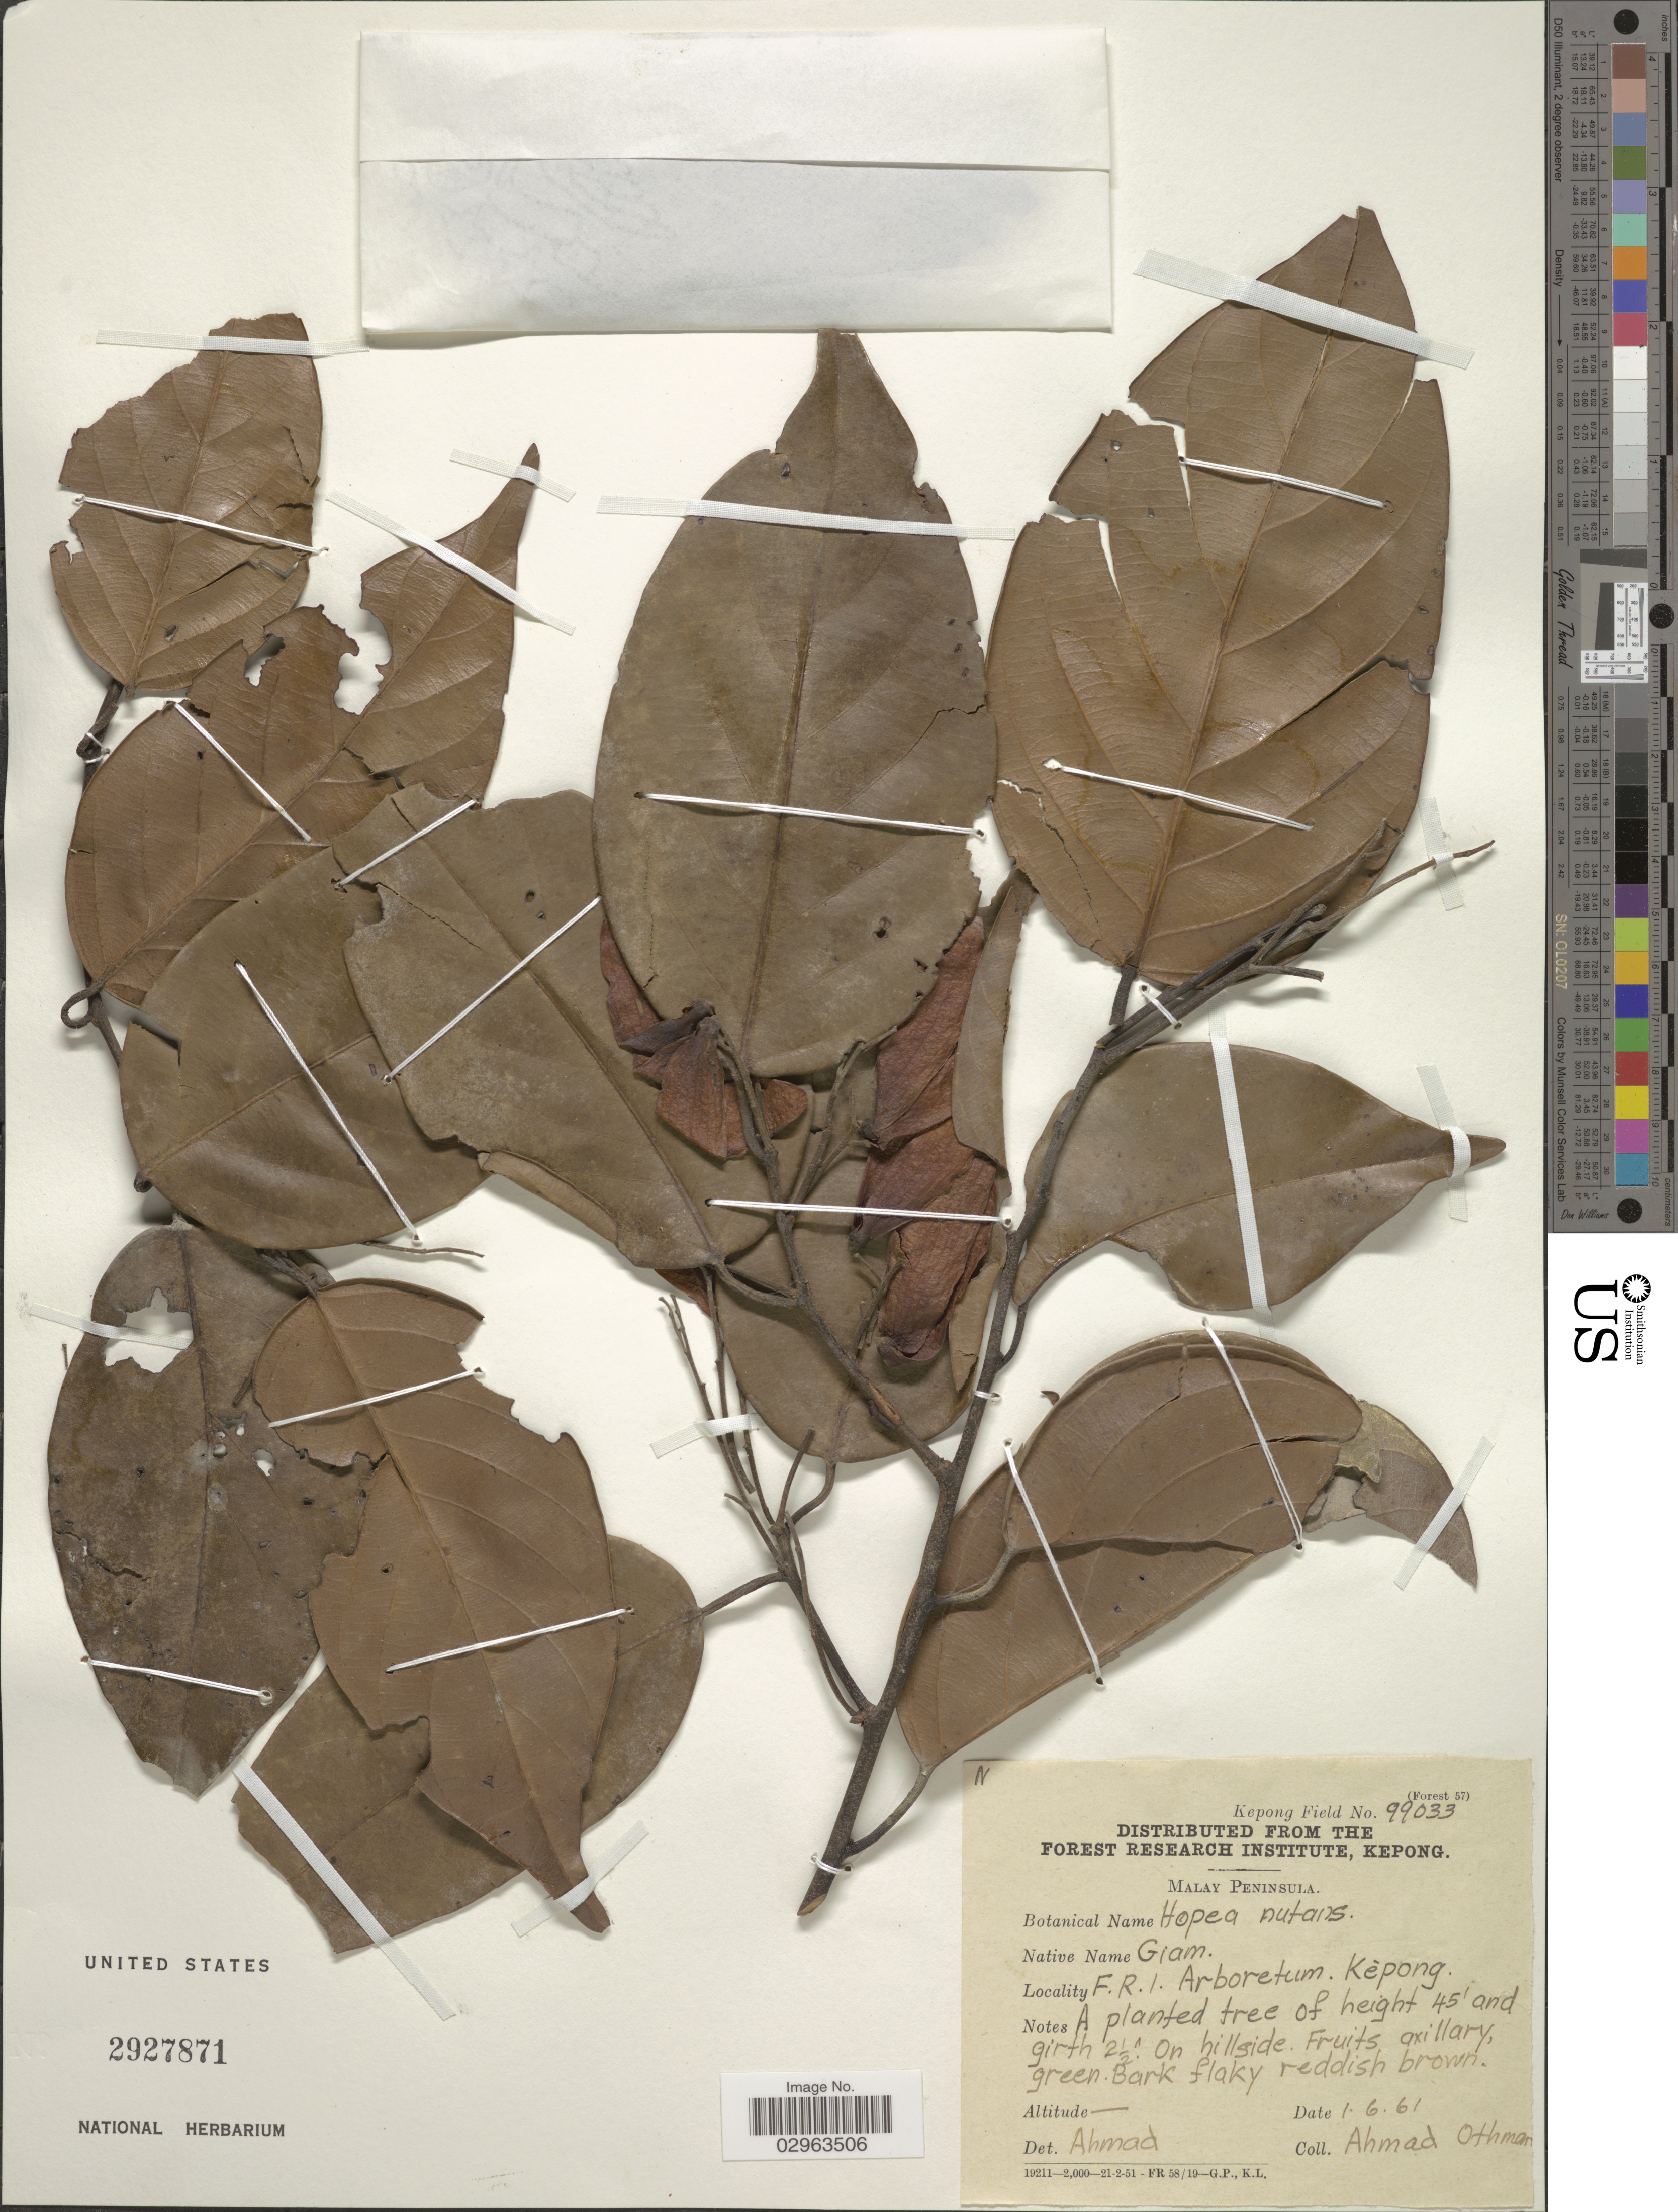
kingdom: Plantae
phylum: Tracheophyta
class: Magnoliopsida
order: Malvales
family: Dipterocarpaceae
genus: Hopea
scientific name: Hopea nutans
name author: Ridl.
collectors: A. Othman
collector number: Kepong Field? 99033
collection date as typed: Transcribed d/m/y: 1/6/61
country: Malaysia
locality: Malay Peninsula. F.R.I. Arboretum. Kèpong.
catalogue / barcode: US 2927871